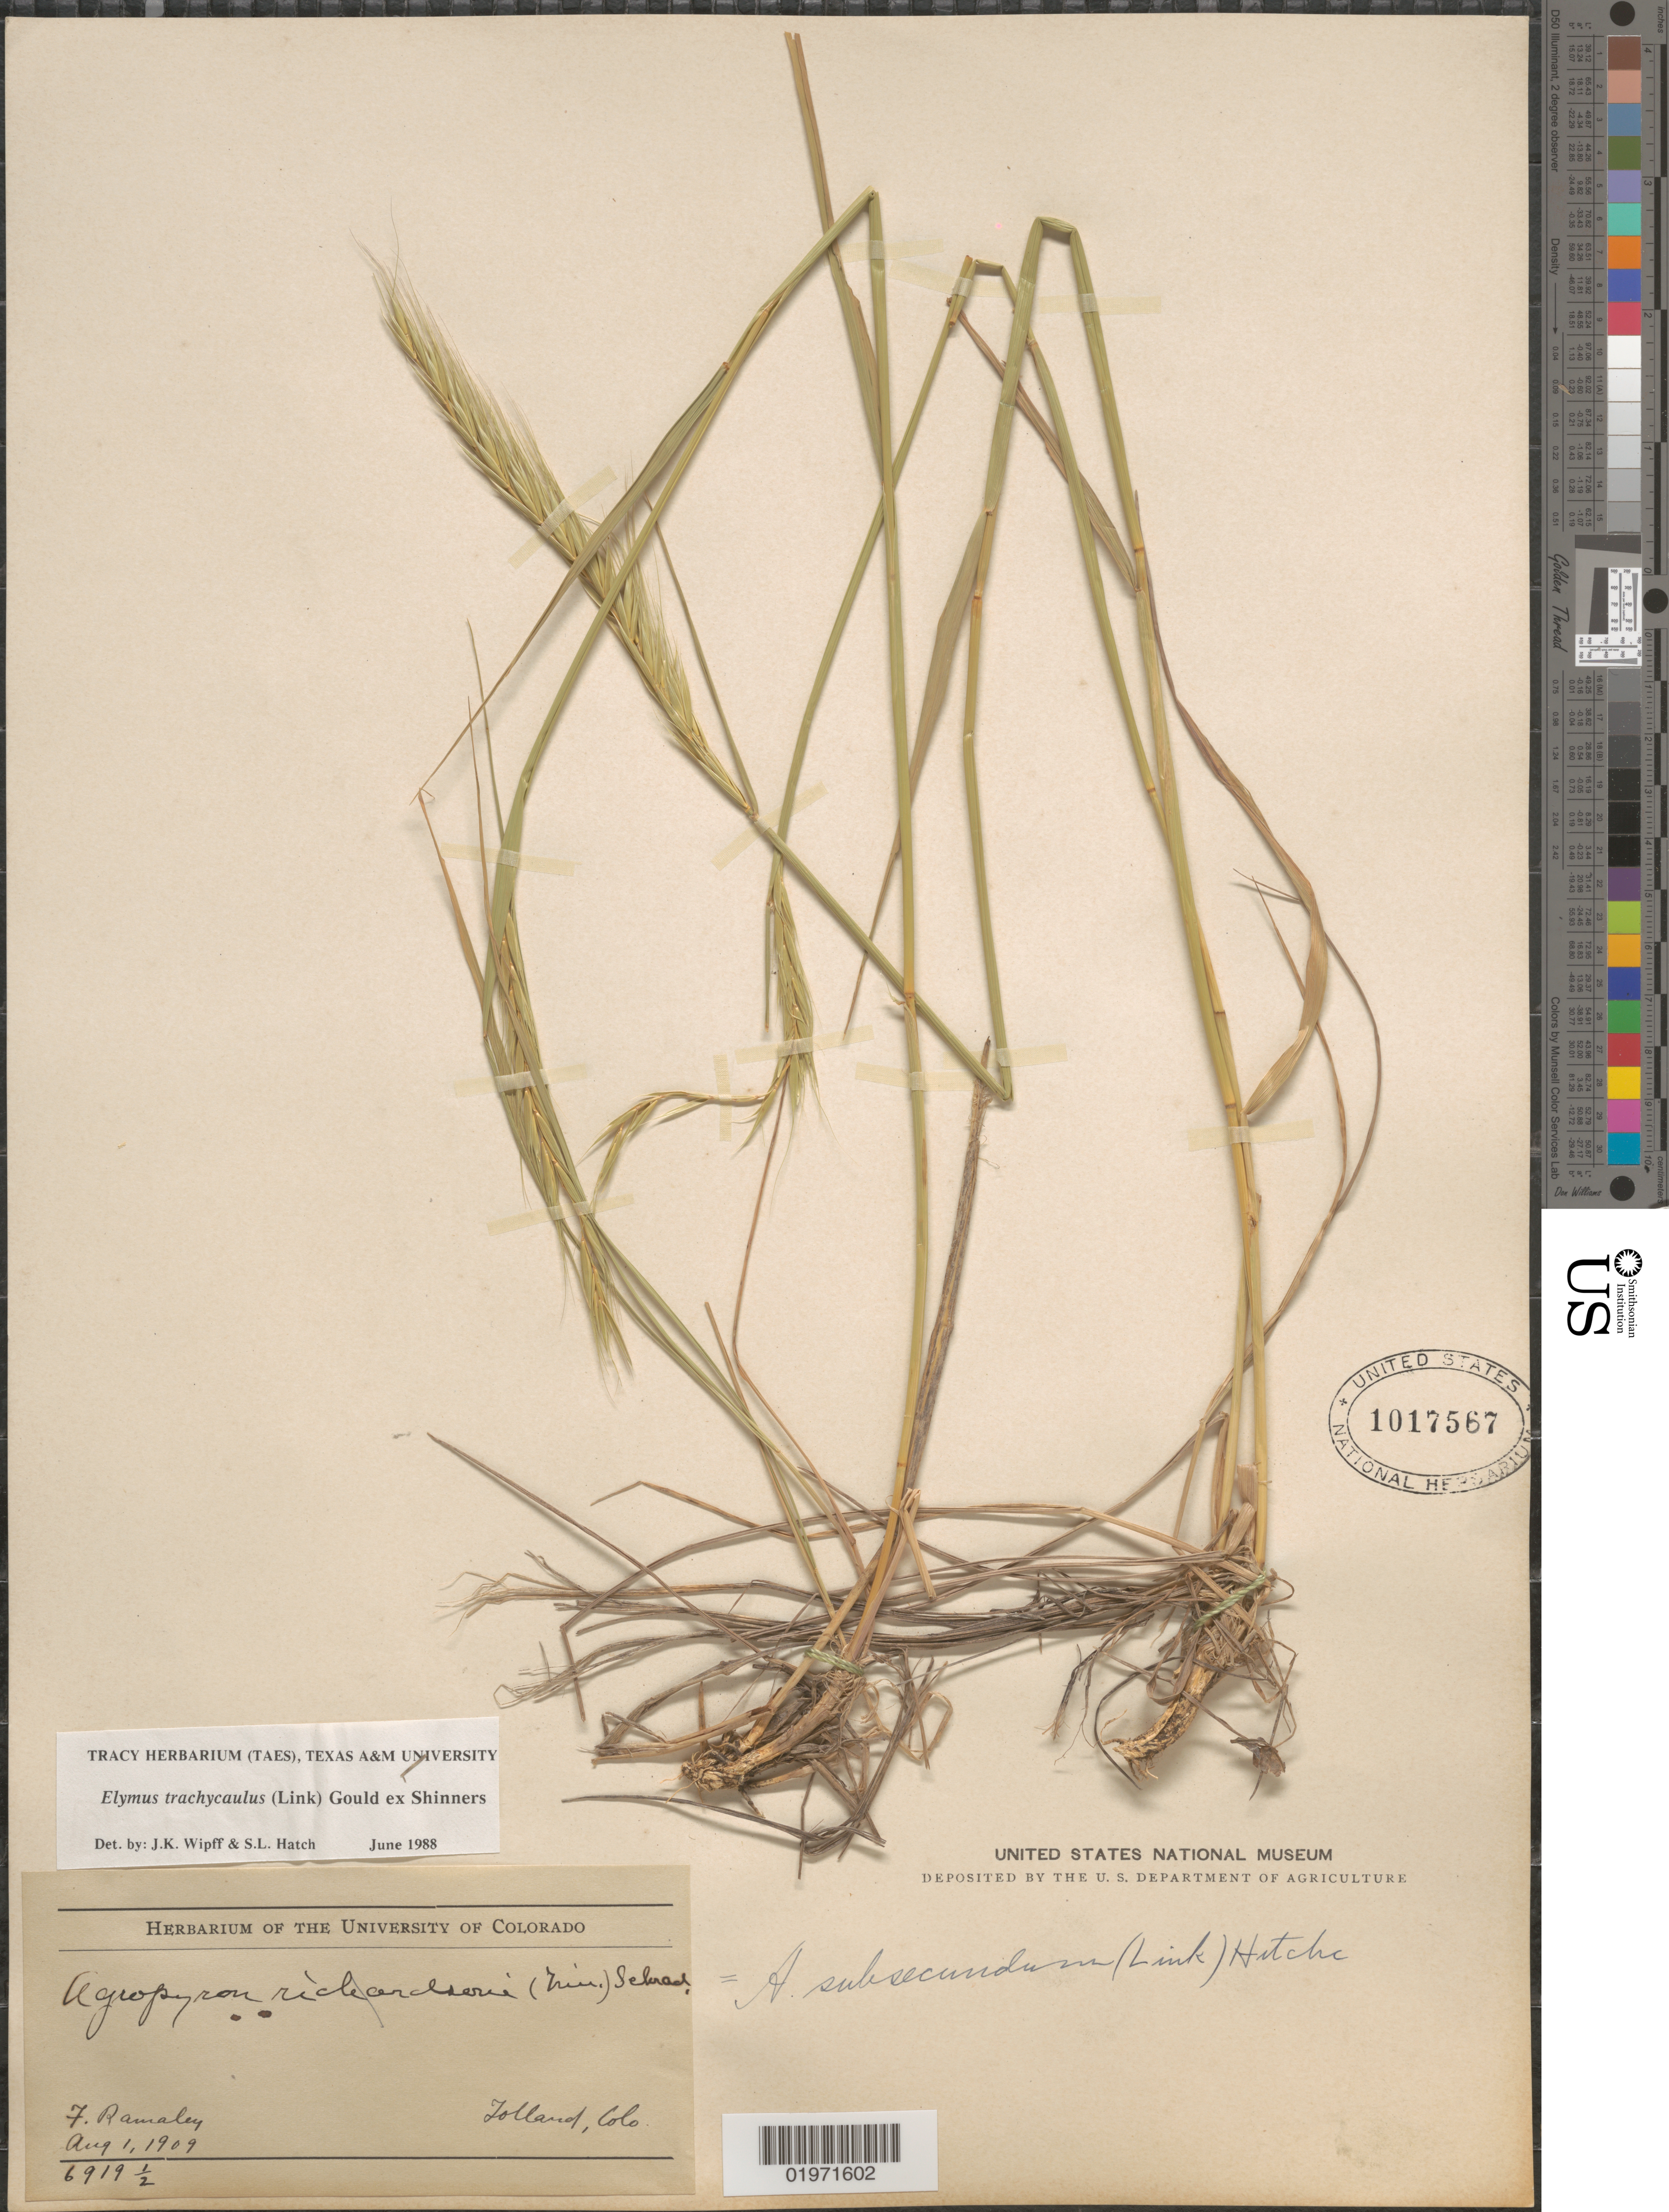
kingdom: Plantae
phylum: Tracheophyta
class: Liliopsida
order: Poales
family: Poaceae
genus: Elymus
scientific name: Elymus trachycaulus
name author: (Link) Gould ex Shinners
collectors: F. Ramaley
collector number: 6919½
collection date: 1909-08-01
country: United States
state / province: Colorado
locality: Tolland.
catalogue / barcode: US 1017567